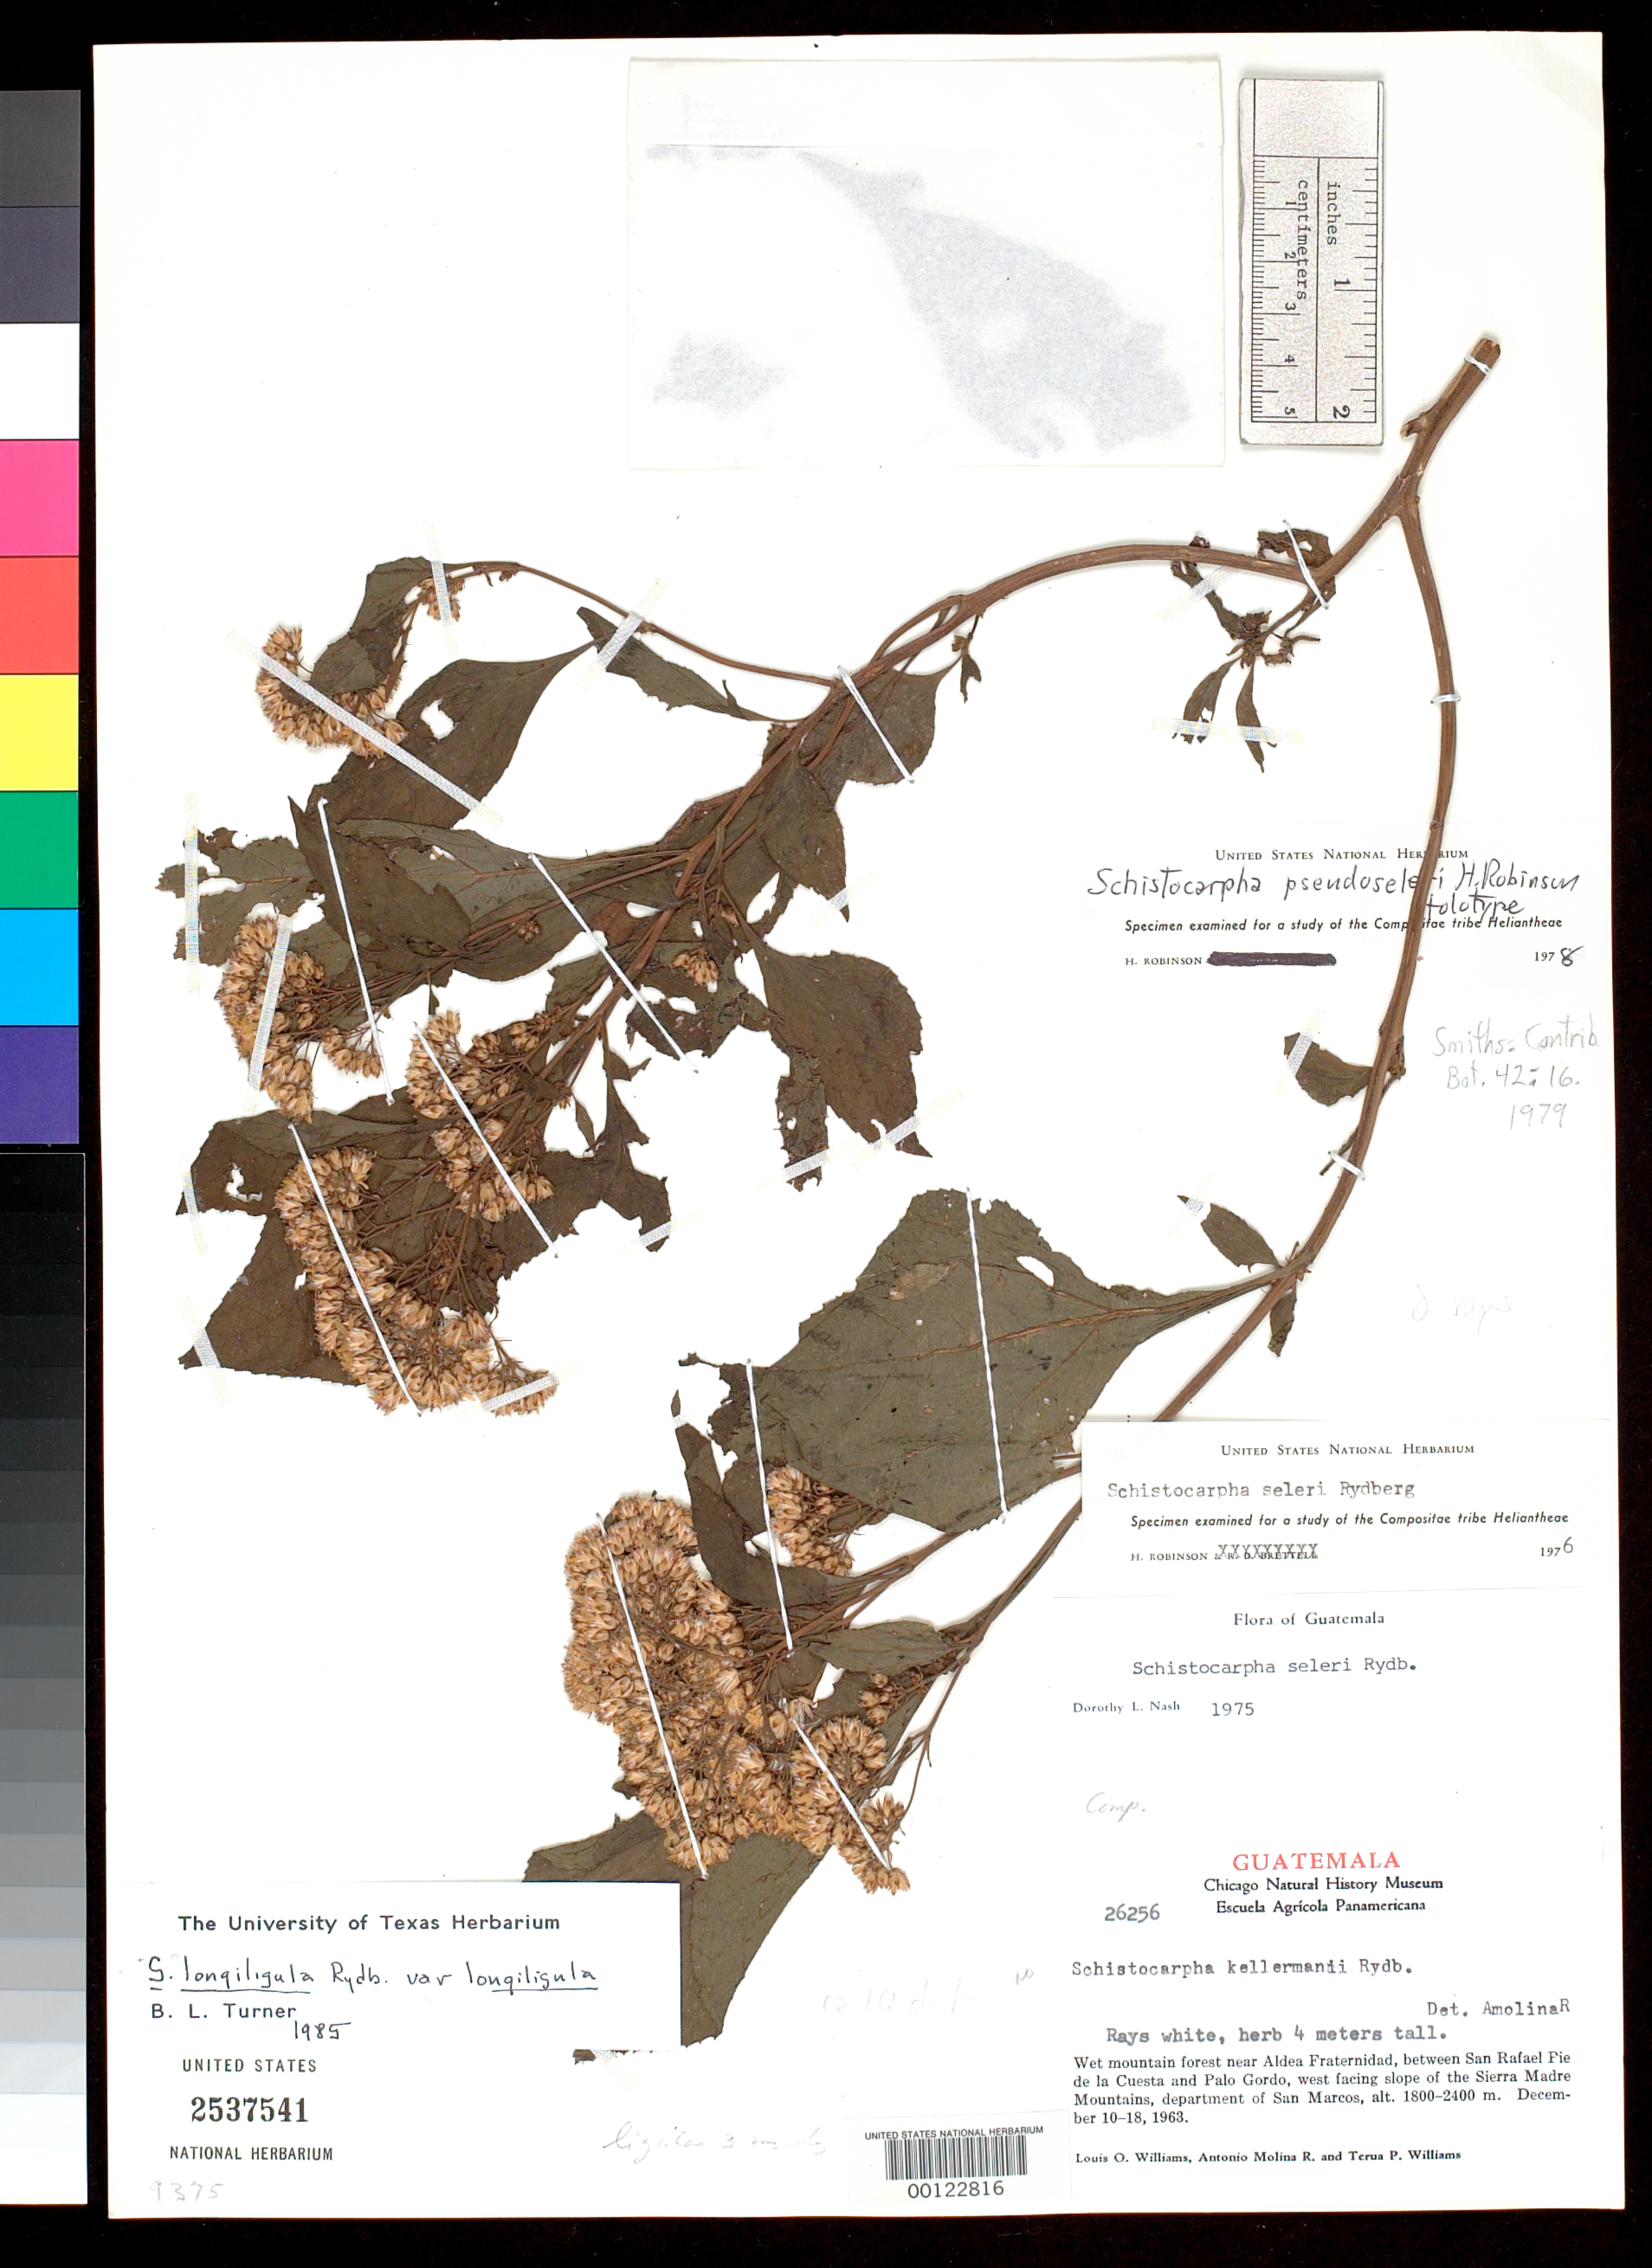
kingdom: Plantae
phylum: Tracheophyta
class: Magnoliopsida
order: Asterales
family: Asteraceae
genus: Schistocarpha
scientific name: Schistocarpha pseudoseleri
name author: H. Rob.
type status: Holotype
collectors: L. O. Williams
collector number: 26256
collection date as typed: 10 Dec 1963 to 18 Dec 1963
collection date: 1963-12-10/1963-12-18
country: Guatemala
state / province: San Marcos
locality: Between San Rafael Pie de La Cuesta and Palo Gordo near Aldea Fraternidad, Sierra Madre Mts.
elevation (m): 1800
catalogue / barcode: US 2537541